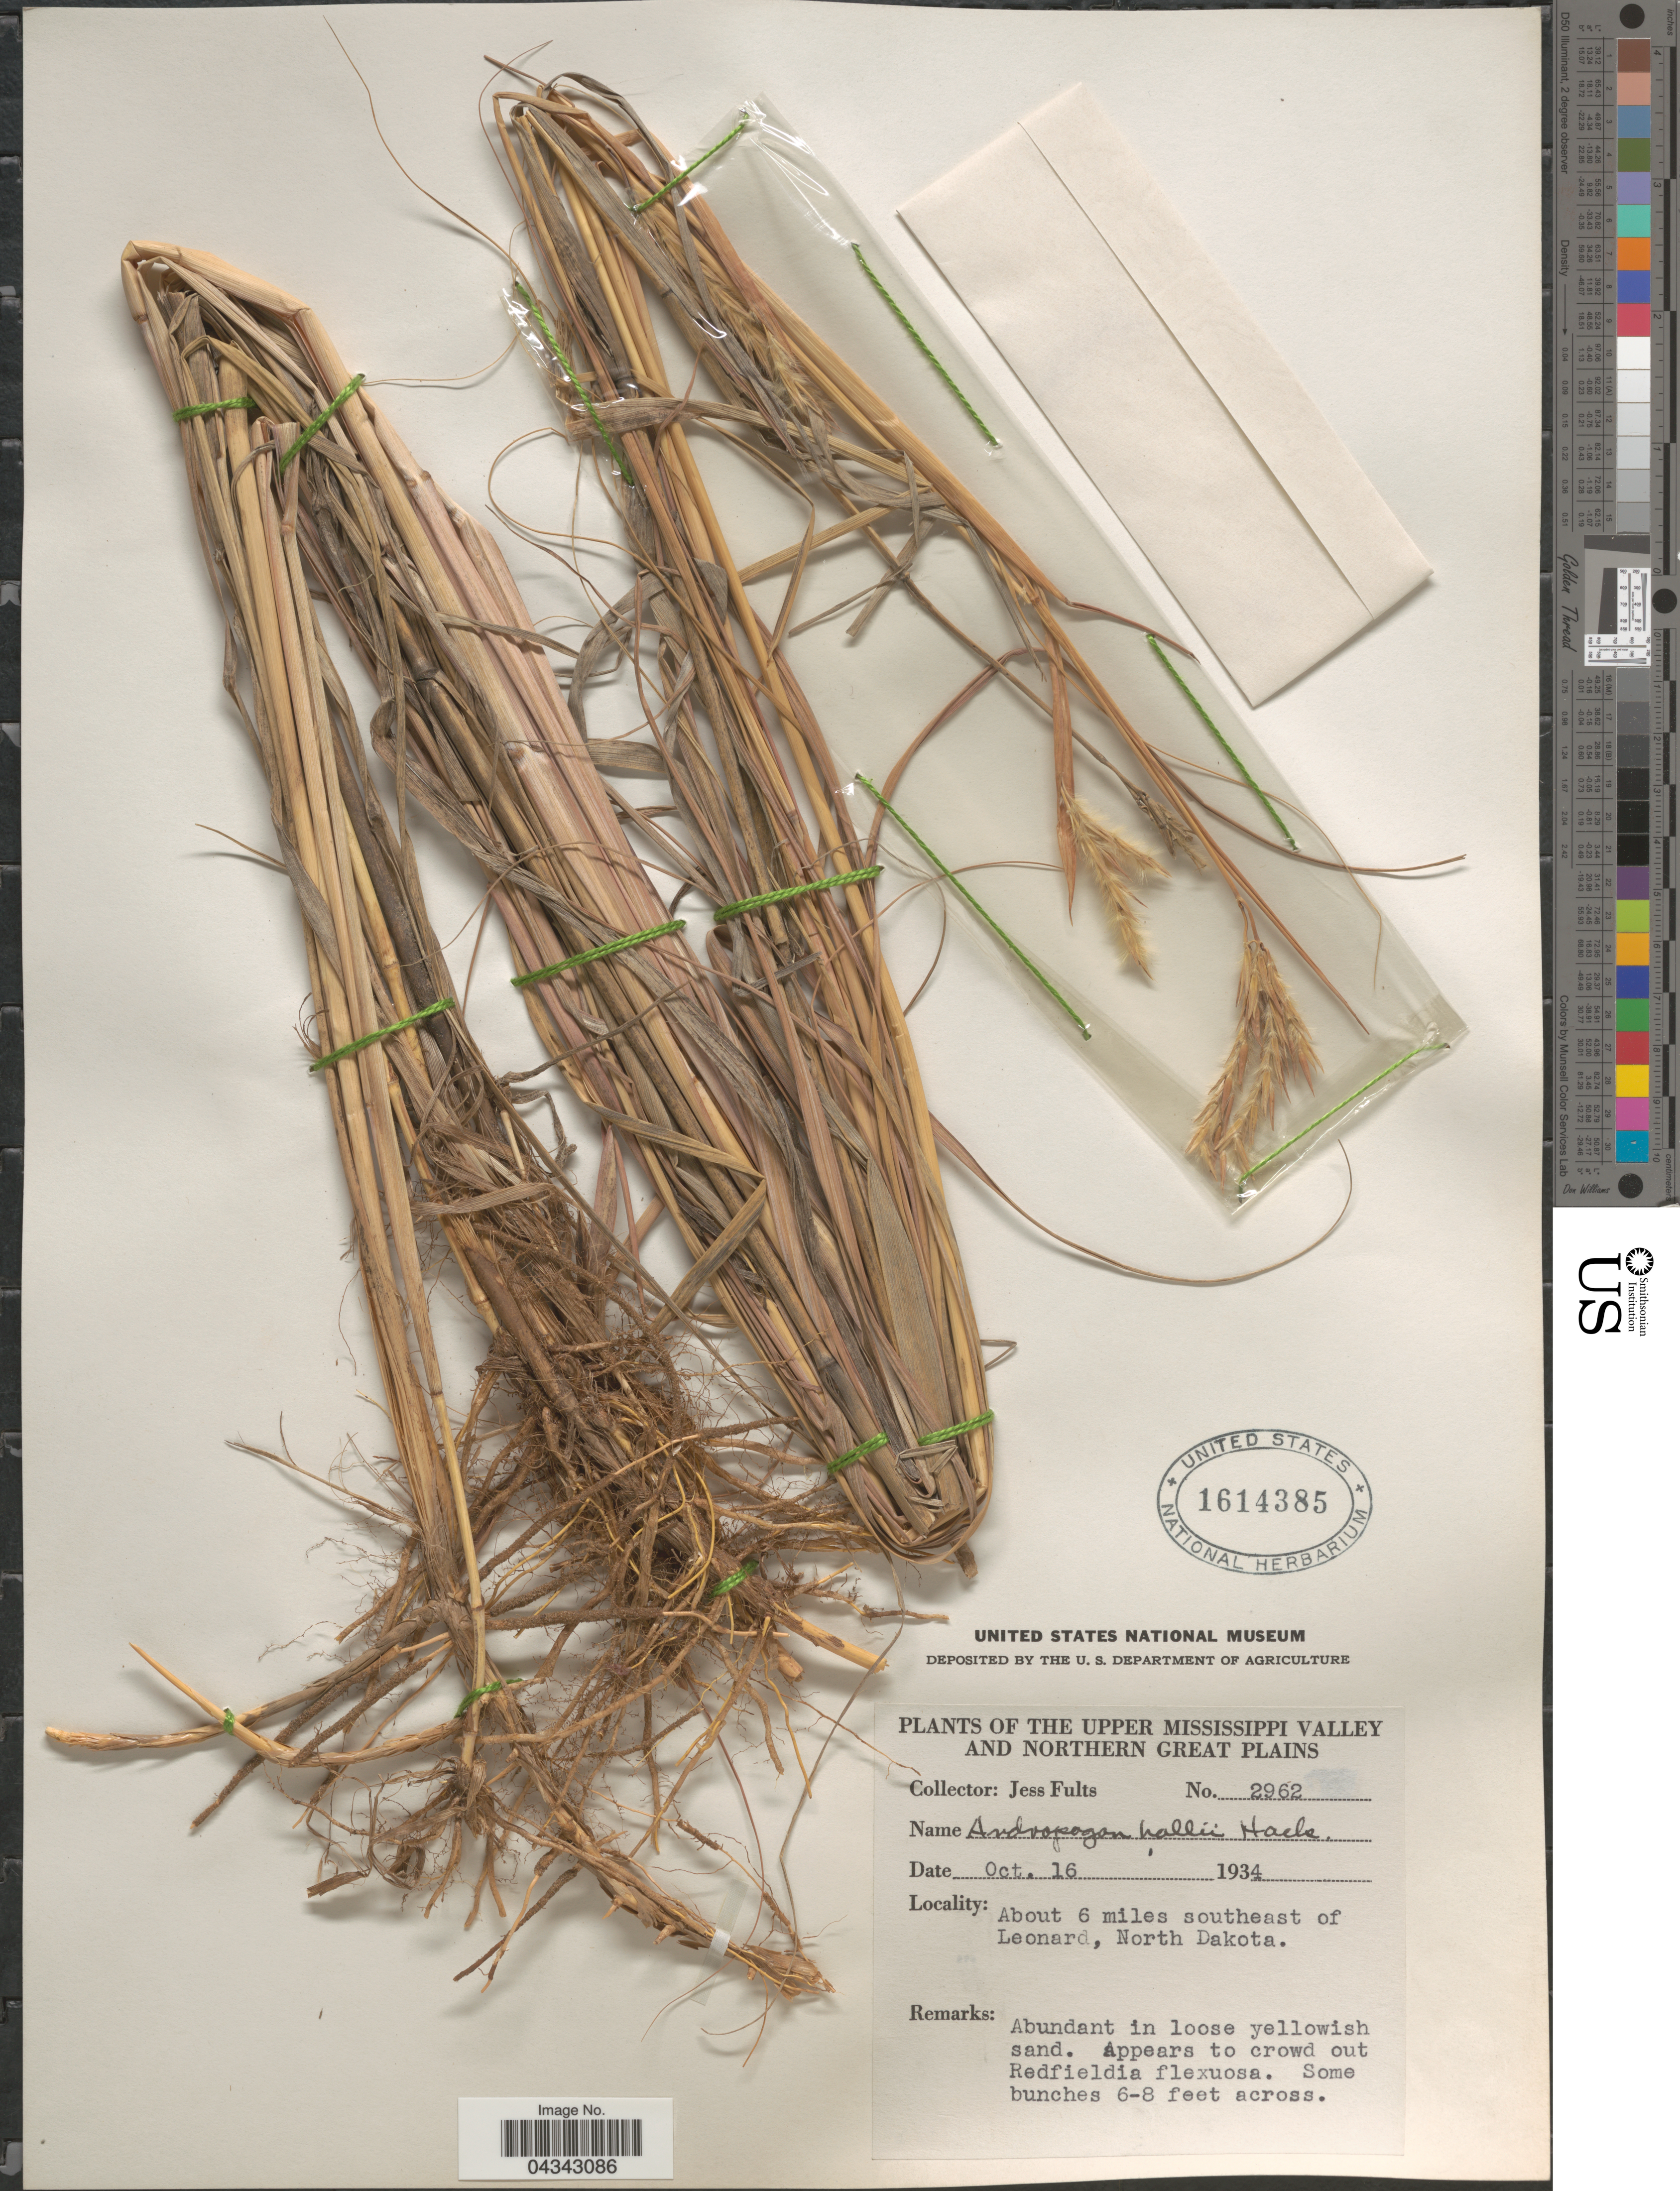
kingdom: Plantae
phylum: Tracheophyta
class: Liliopsida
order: Poales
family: Poaceae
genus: Andropogon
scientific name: Andropogon gerardii subsp. hallii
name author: (Hack.) Wipff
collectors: J. Fults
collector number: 2962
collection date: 1934-10-16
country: United States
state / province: North Dakota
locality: Upper Mississippi Valley and Northern Great Plains. About 6 miles southeast of Leonard.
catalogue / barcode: US 1614385